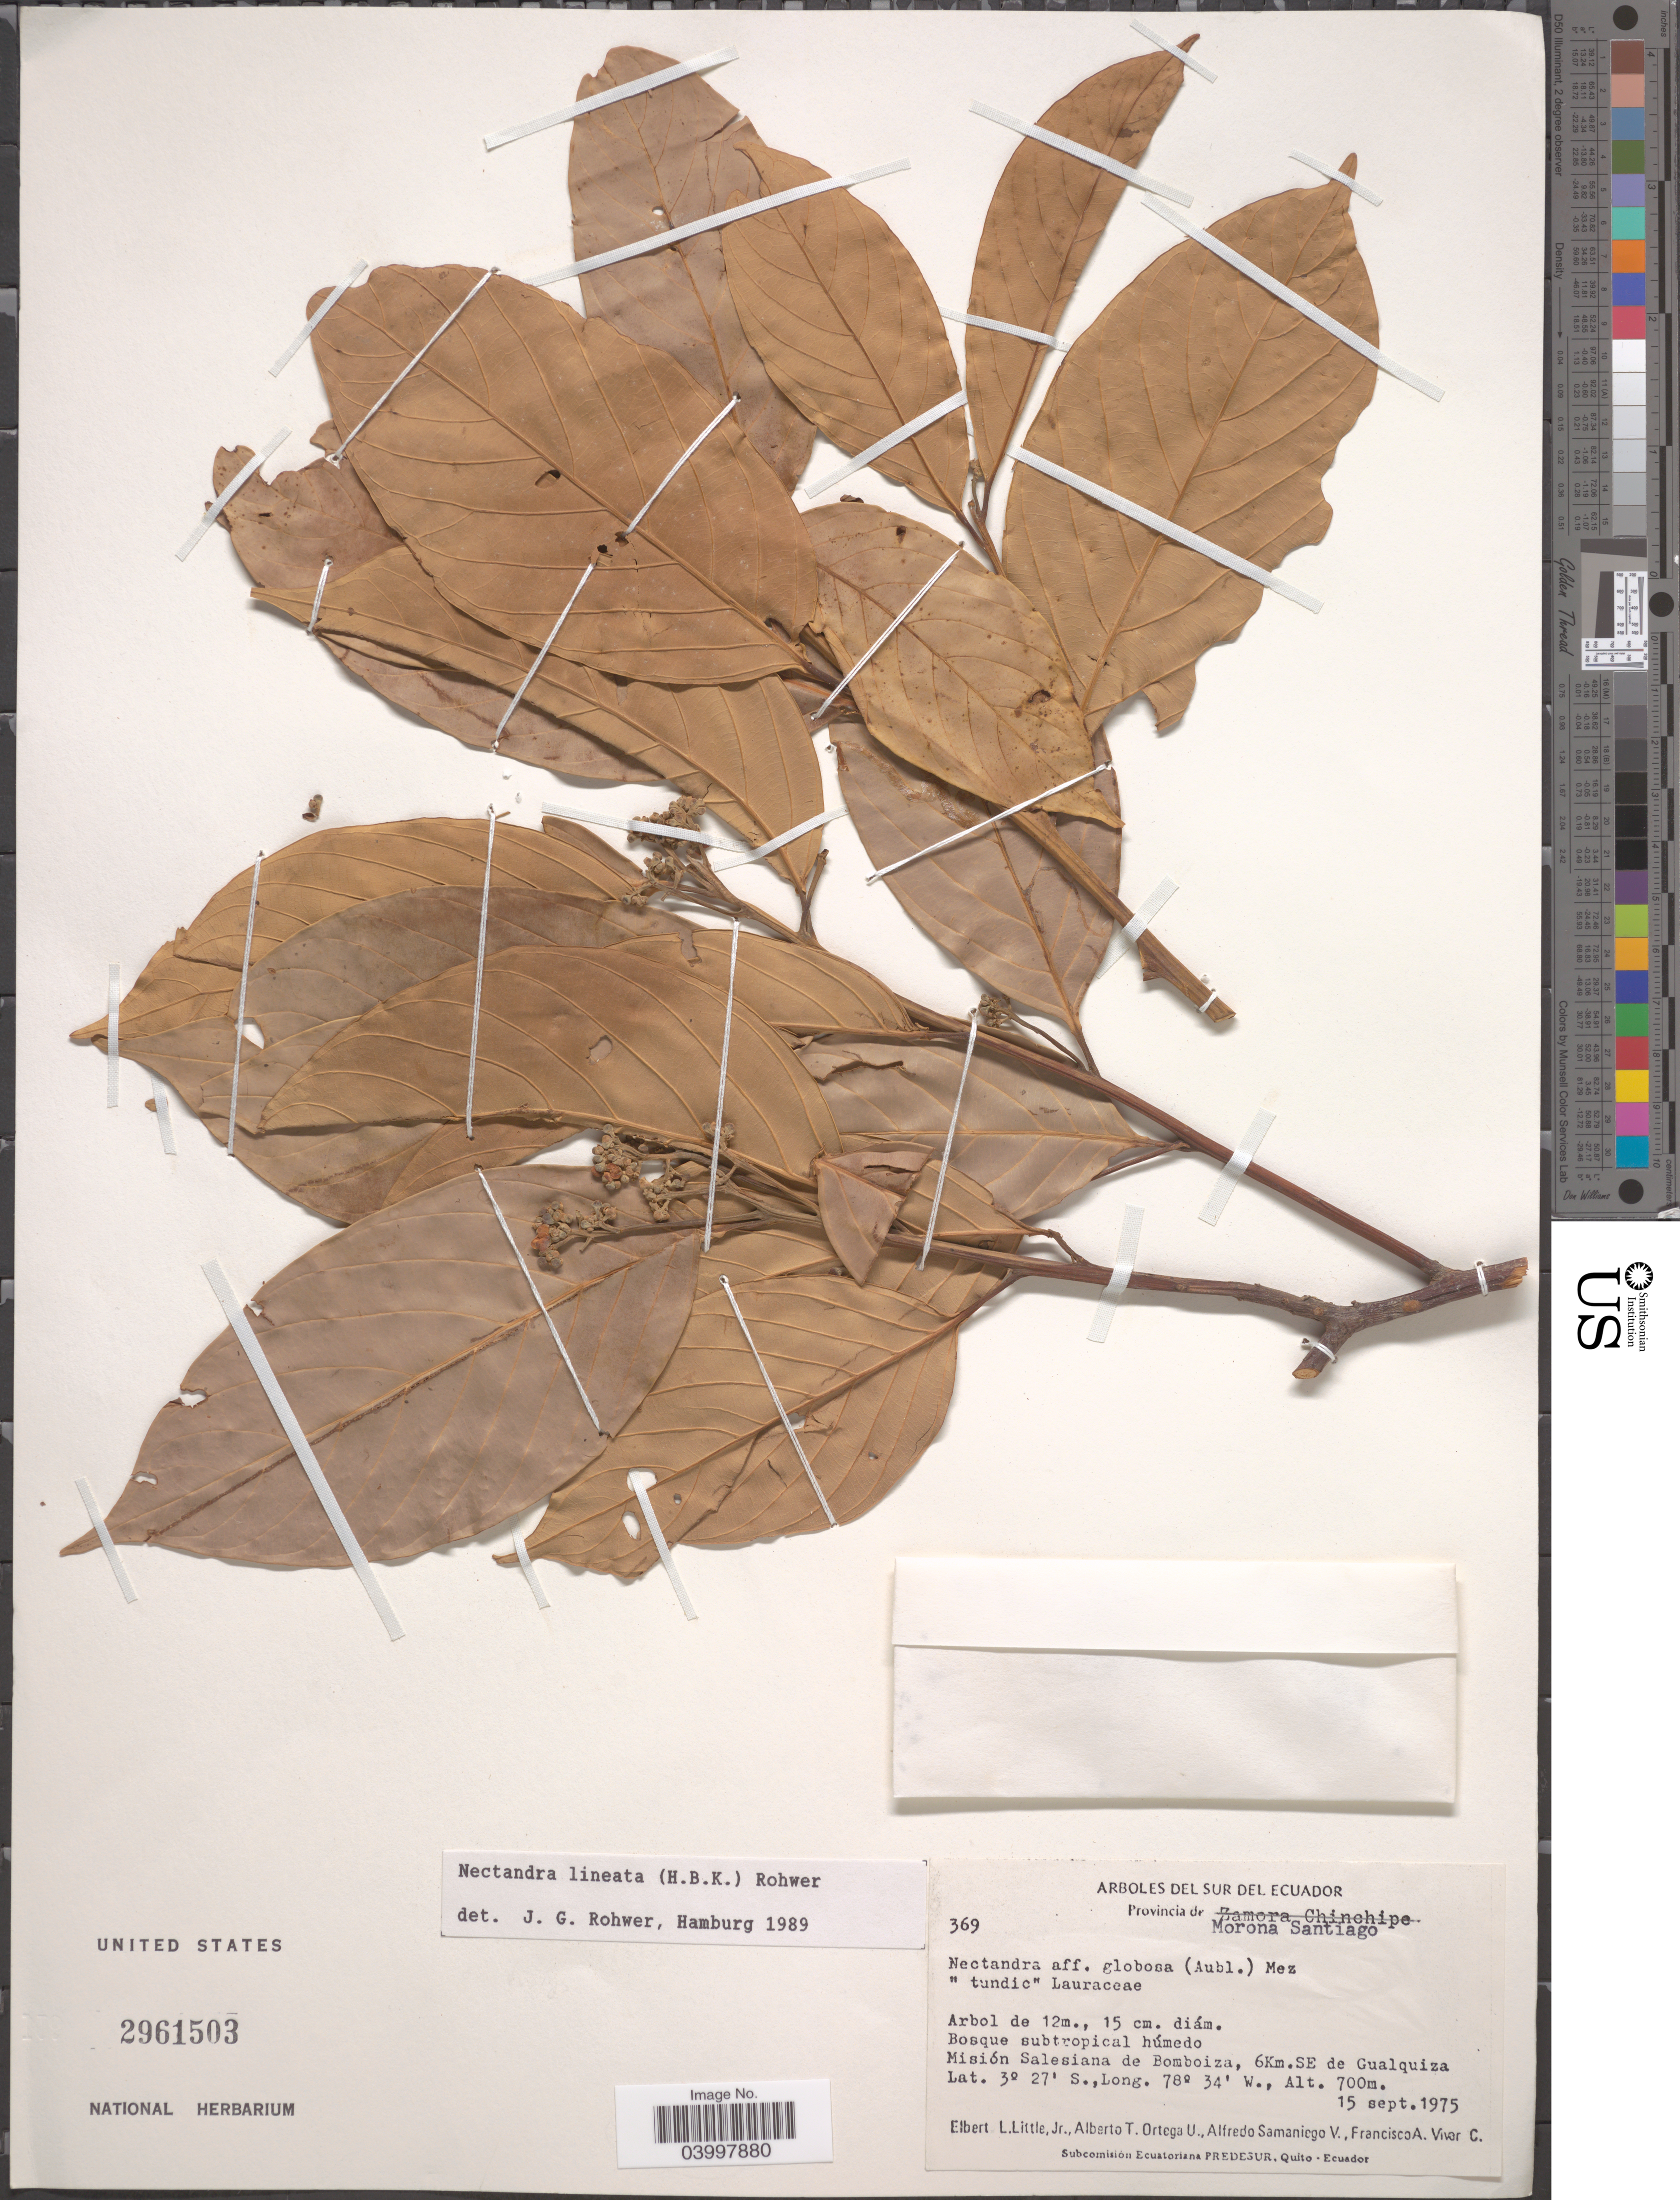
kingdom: Plantae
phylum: Tracheophyta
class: Magnoliopsida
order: Laurales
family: Lauraceae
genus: Nectandra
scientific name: Nectandra lineata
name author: (Kunth) Rohwer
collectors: E. L. Little, A. T. Ortega U., A. Samaniego V. & F. A. Vivar C.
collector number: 369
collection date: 1975-09-15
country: Ecuador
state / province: Morona-Santiago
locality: Sur del Ecuador. Bosque Subtropical húmedo. Misión Salesiana de Bomboiza, 6Km. SE de Gualaquiza.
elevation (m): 700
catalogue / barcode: US 2961503